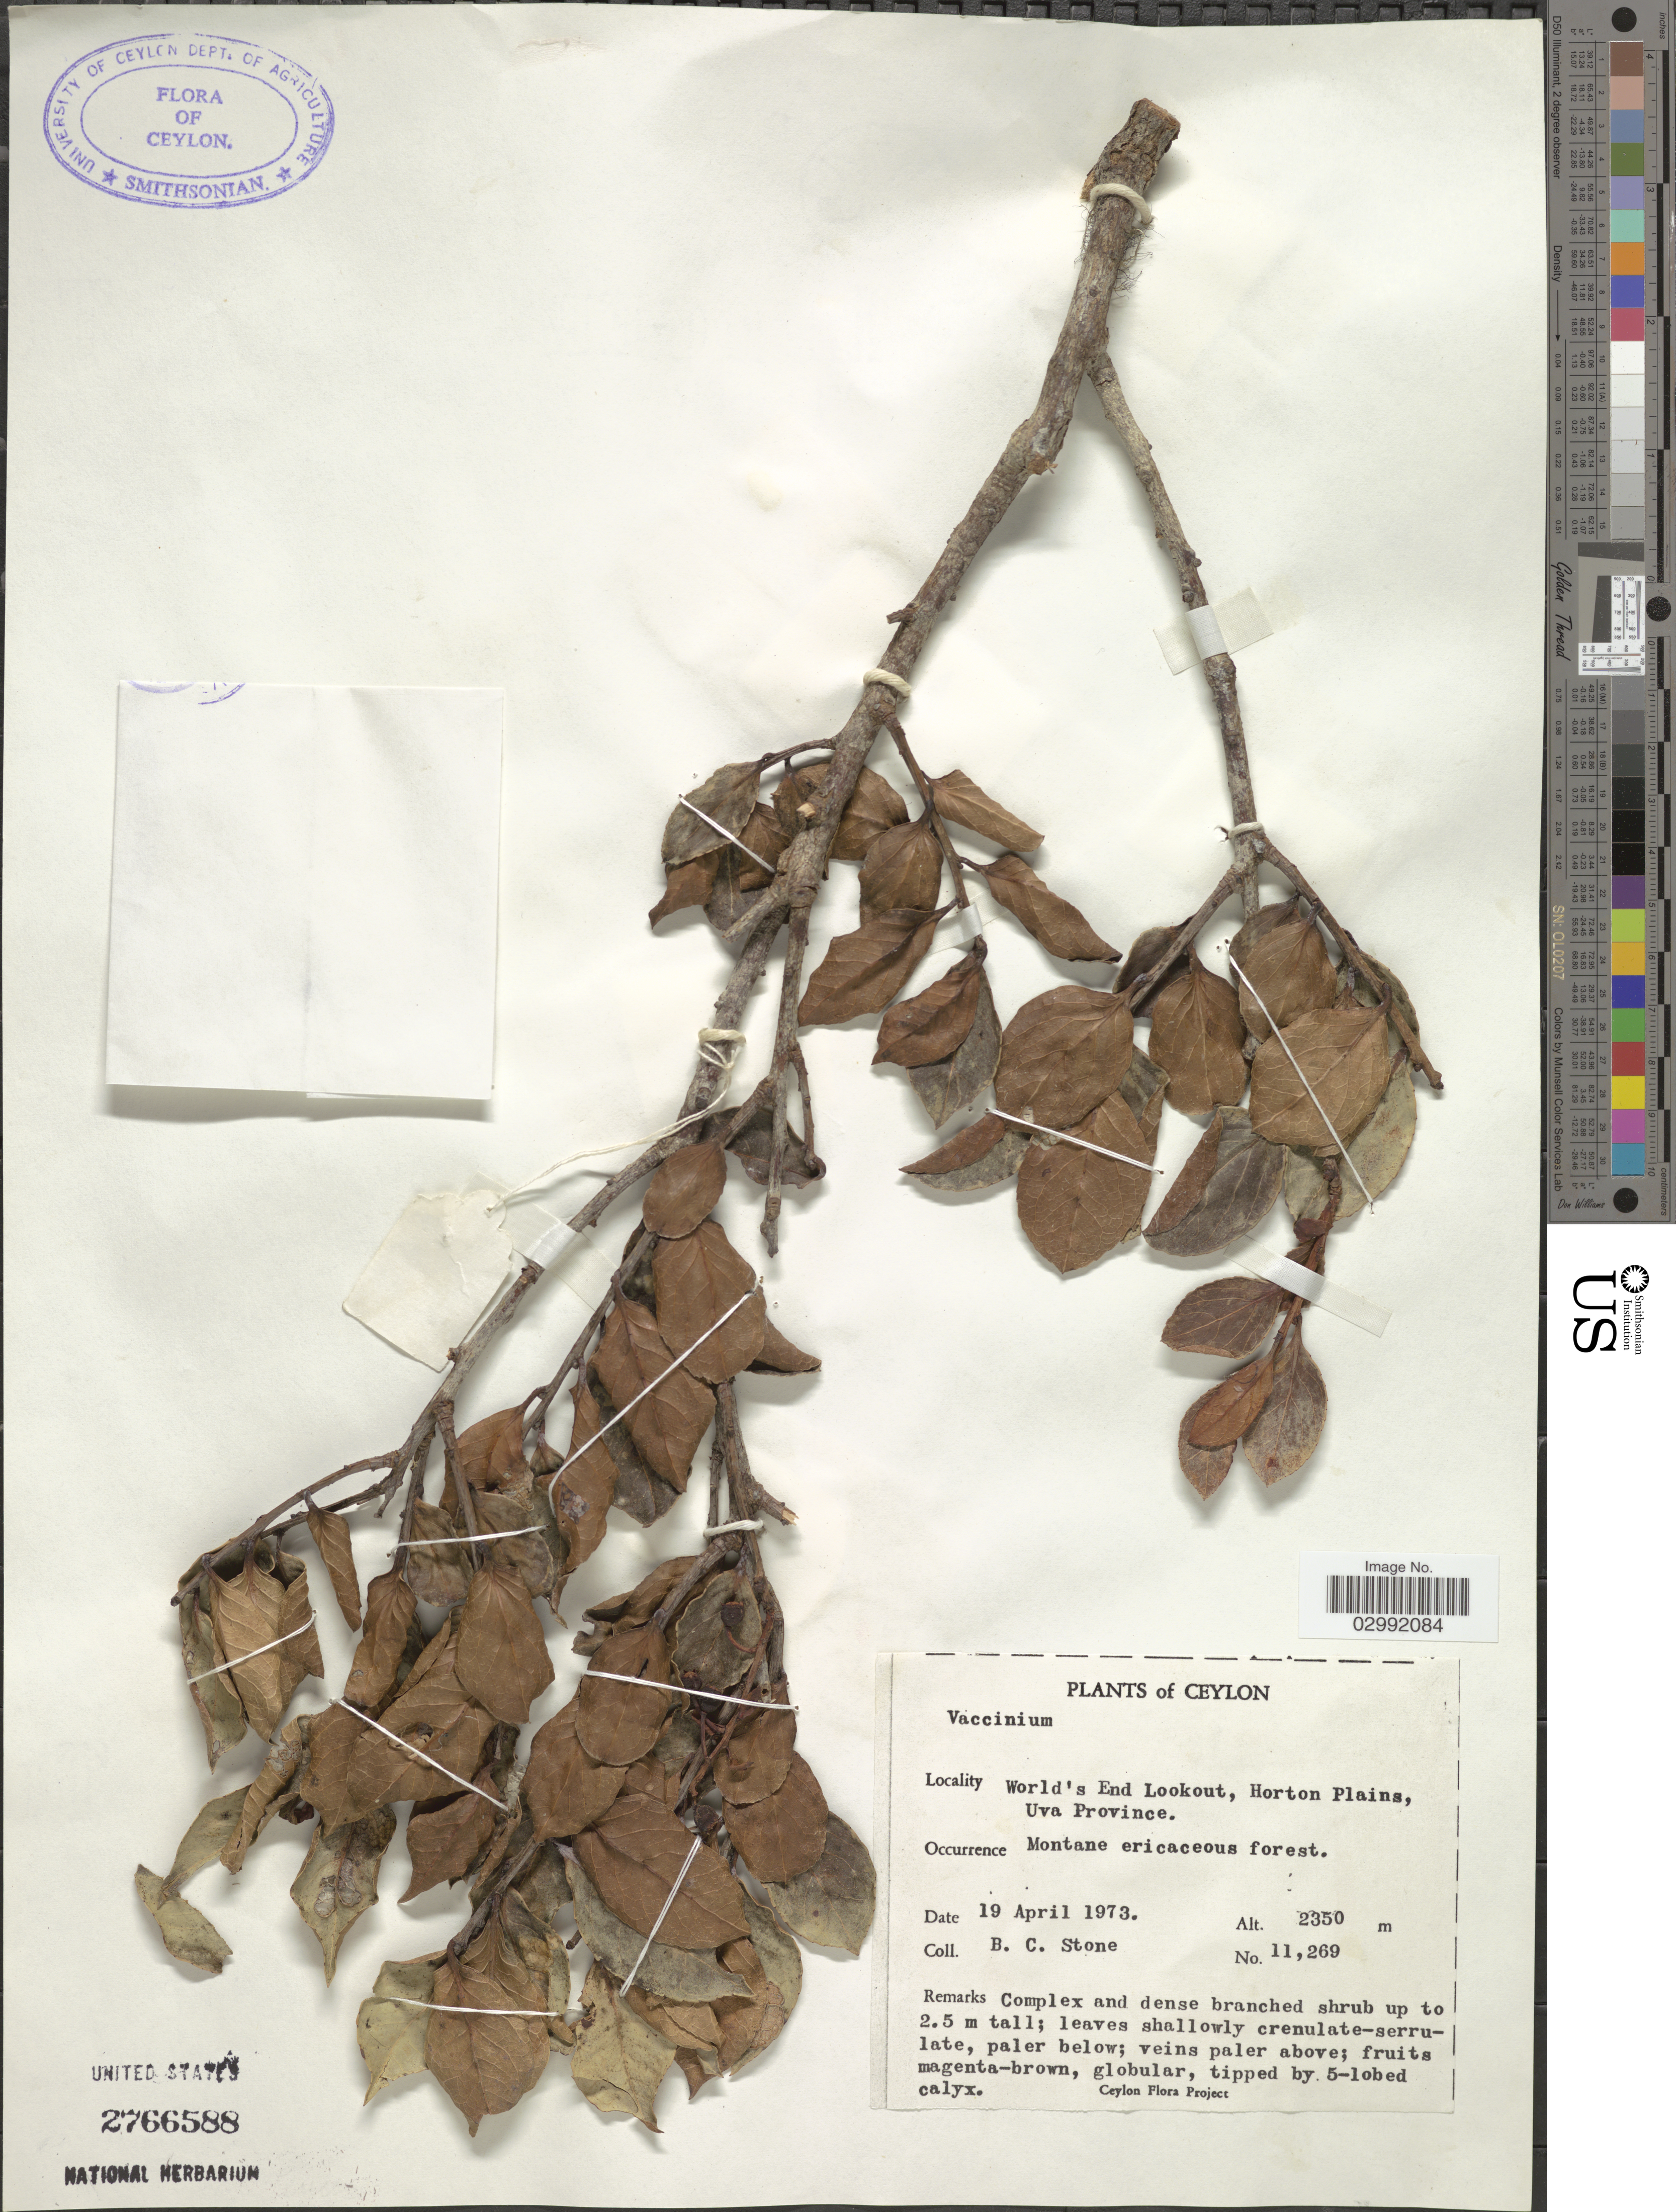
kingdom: Plantae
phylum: Tracheophyta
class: Magnoliopsida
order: Ericales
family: Ericaceae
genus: Vaccinium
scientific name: Vaccinium leschenaultii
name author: Wight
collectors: B. C. Stone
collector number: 11269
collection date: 1973-04-19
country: Sri Lanka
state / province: Uva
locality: Ceylon. World's End Lookout, Horton Plains, Uva Province.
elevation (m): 2350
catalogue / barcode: US 2766588